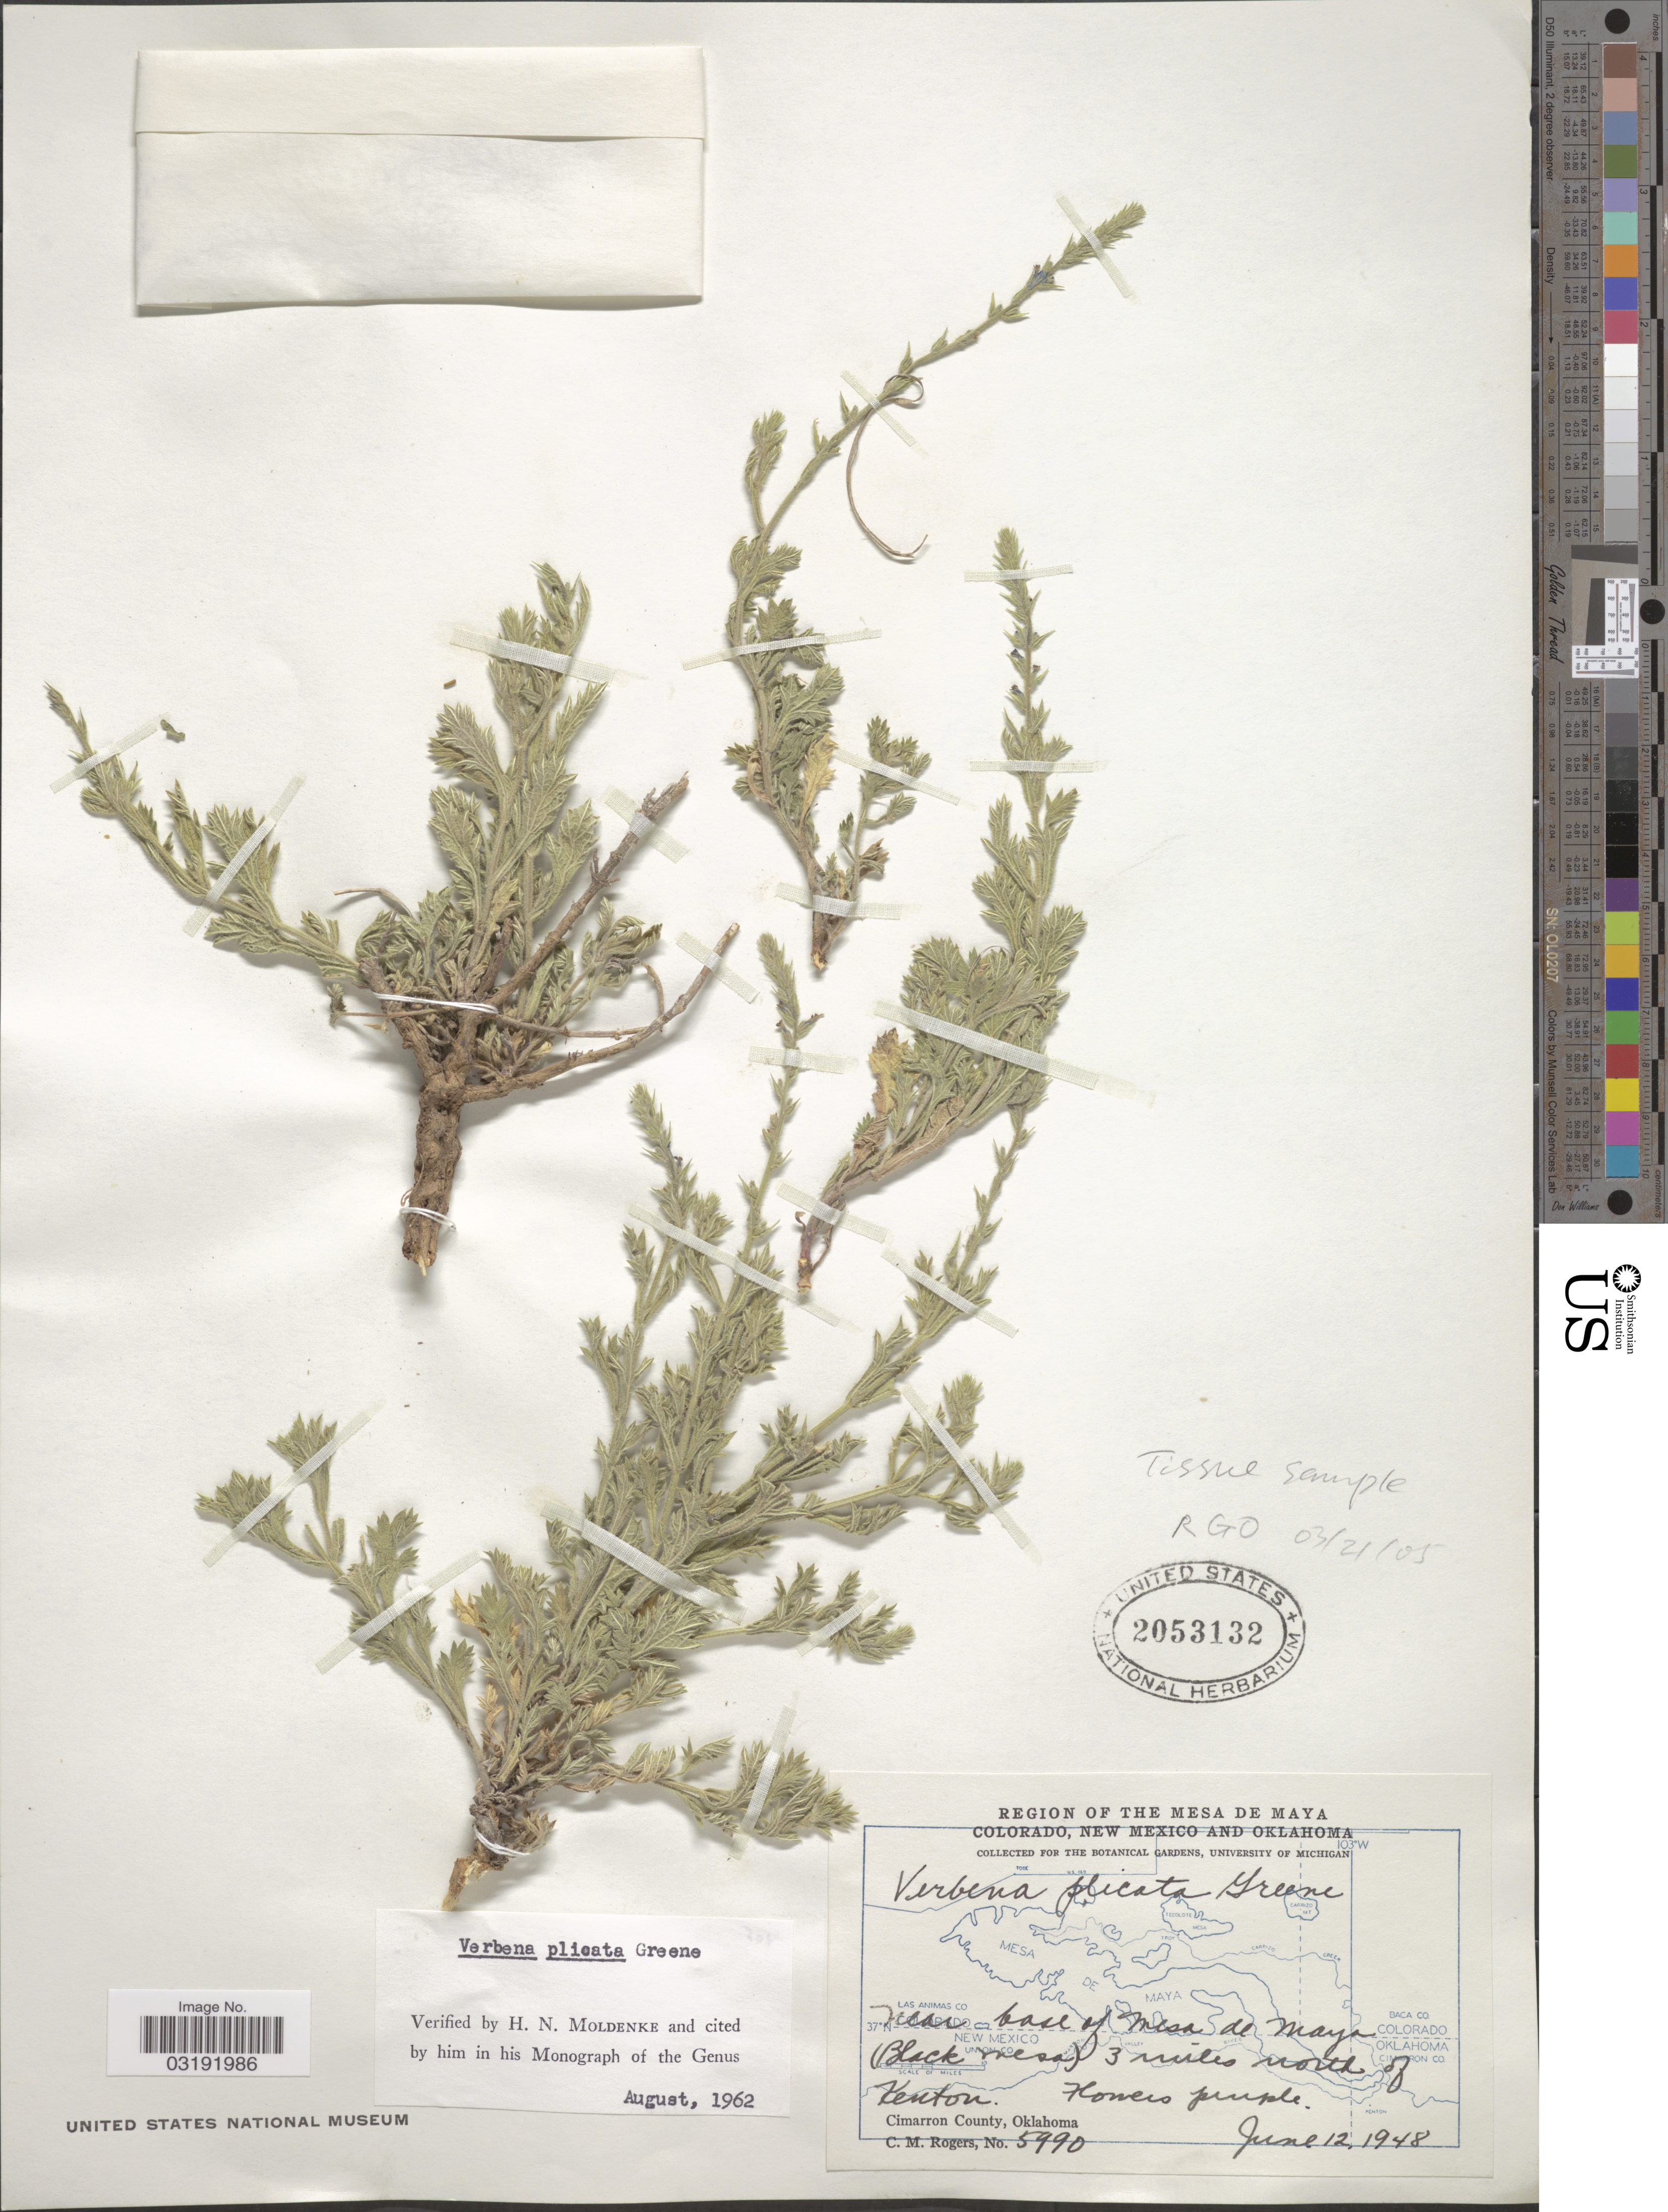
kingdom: Plantae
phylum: Tracheophyta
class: Magnoliopsida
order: Lamiales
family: Verbenaceae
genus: Verbena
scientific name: Verbena plicata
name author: Greene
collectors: C. M. Rogers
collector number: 5990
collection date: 1948-06-12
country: United States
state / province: Oklahoma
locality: Region of The Mesa de Maya Colorado, near base of Mesa de Maya (Black Mesa) 3 miles north of Kenton. Cimarron County.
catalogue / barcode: US 2053132